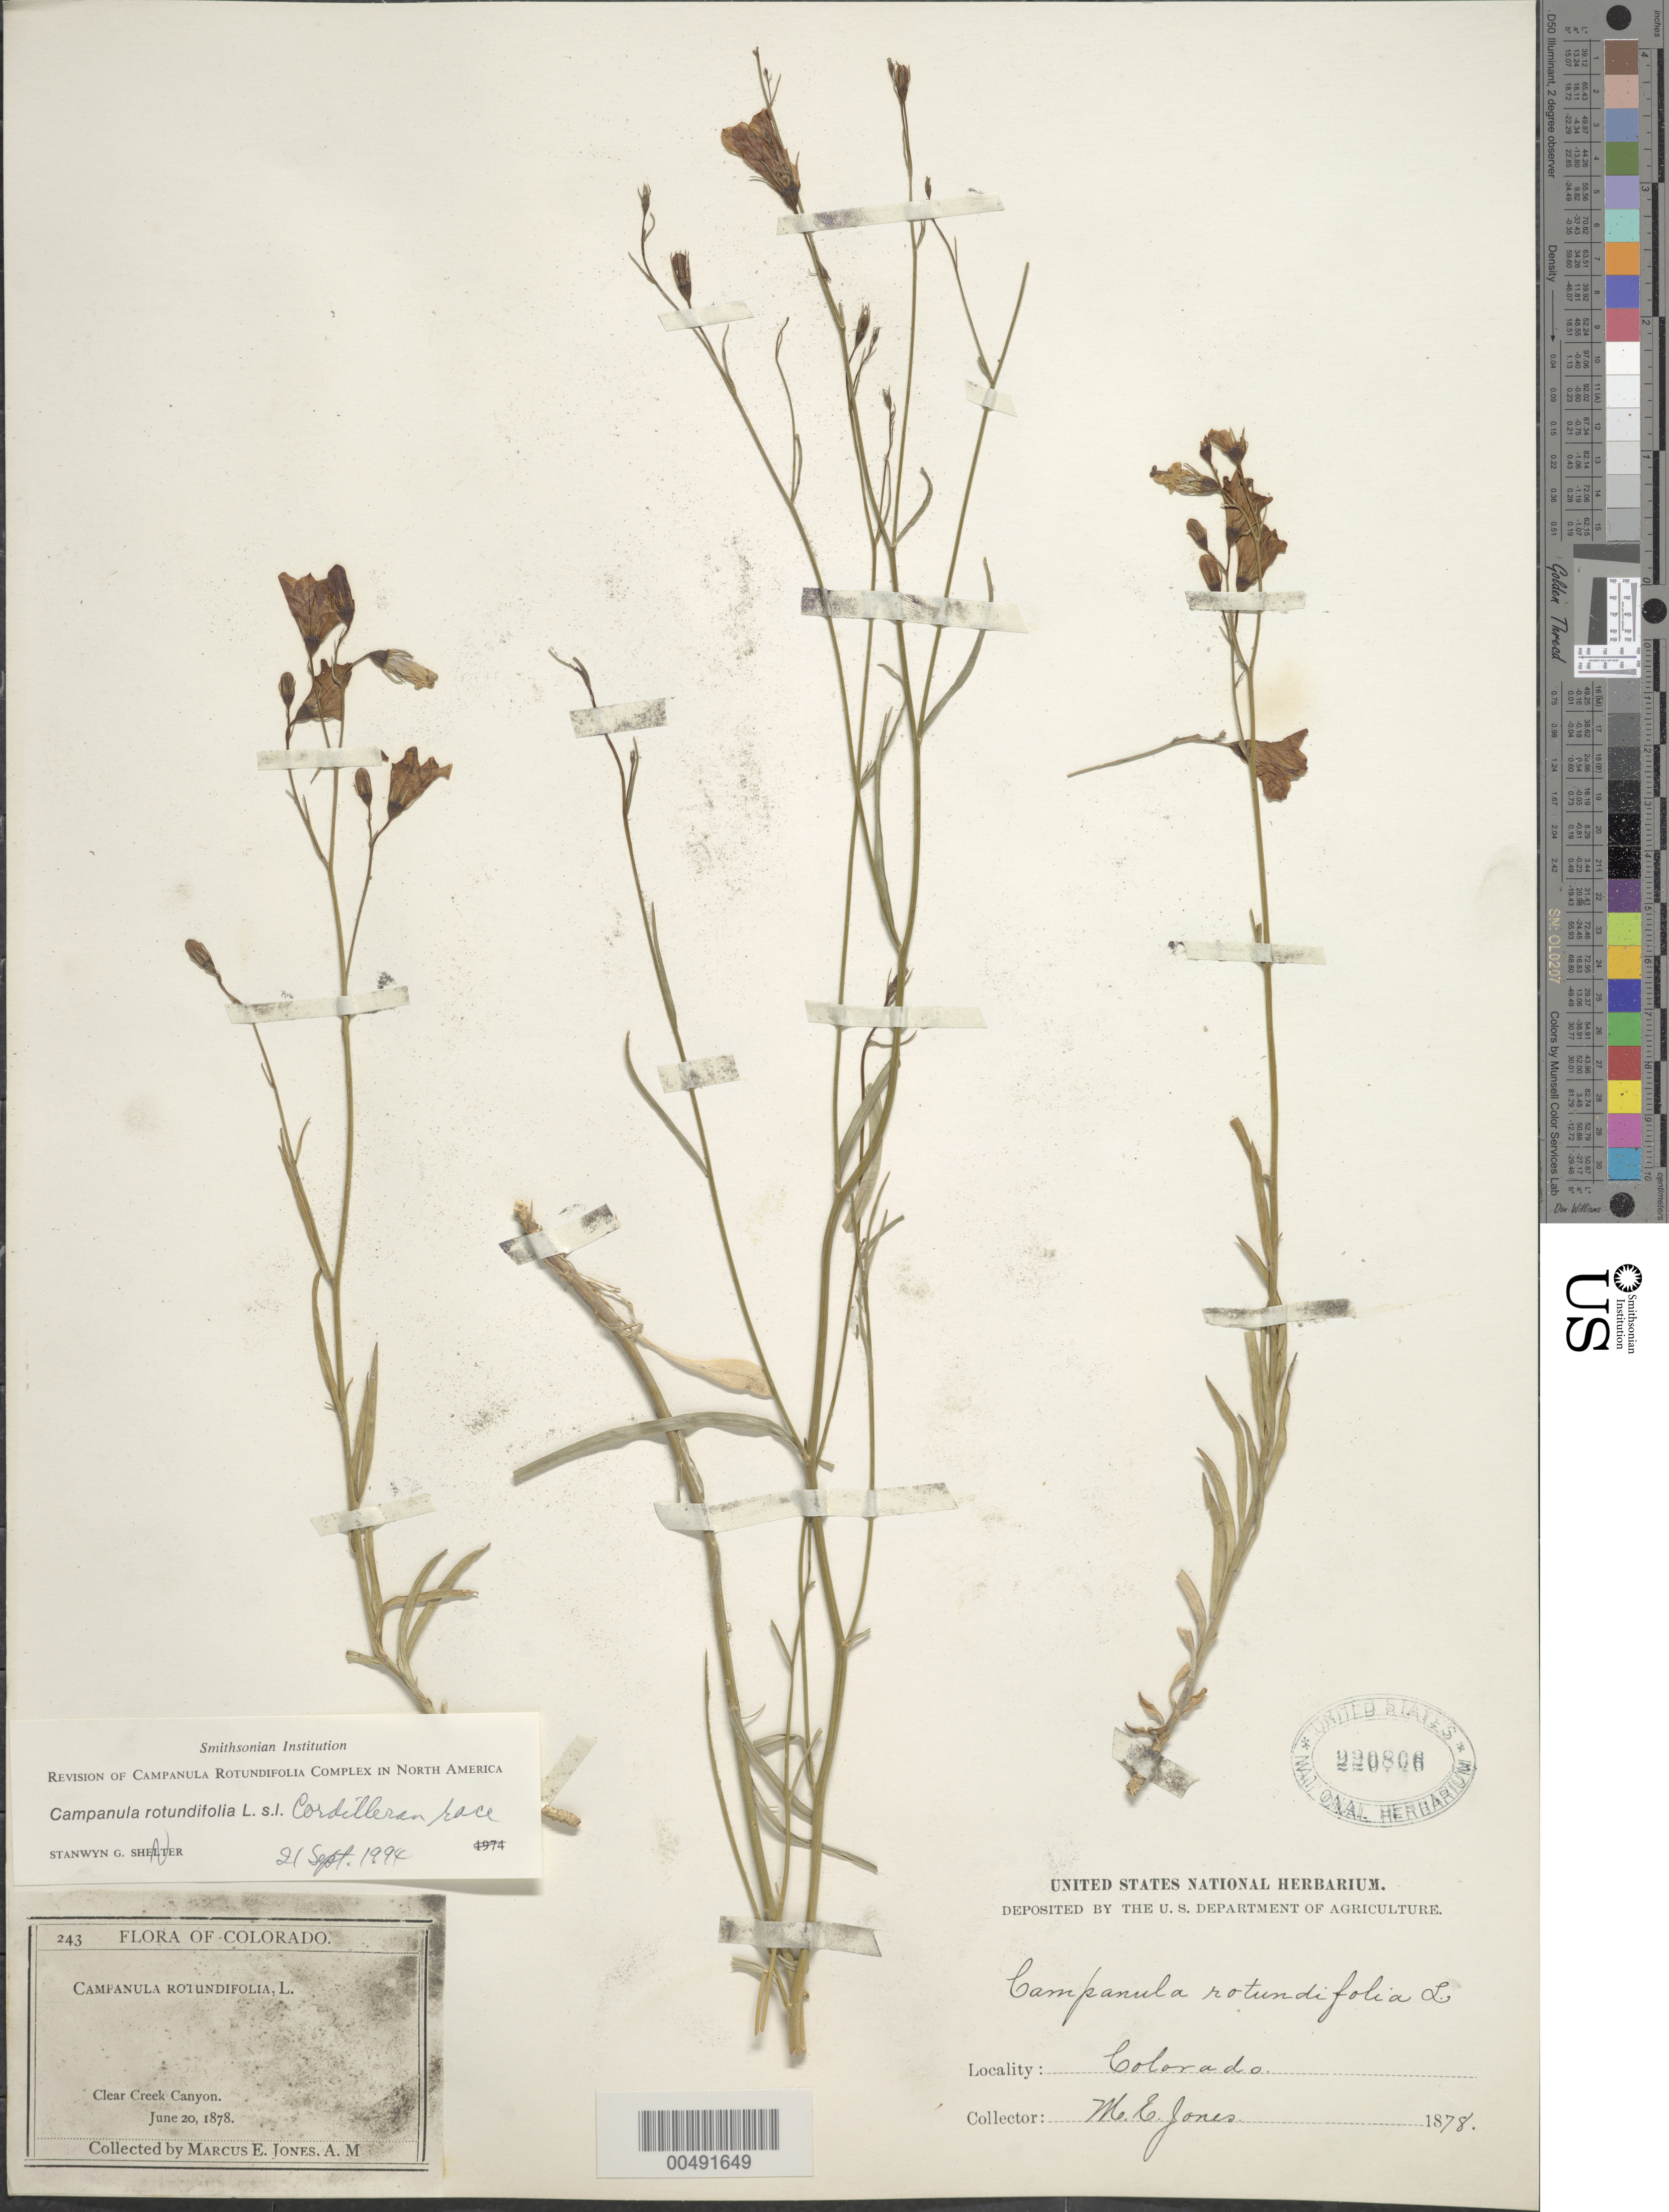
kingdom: Plantae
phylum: Tracheophyta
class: Magnoliopsida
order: Asterales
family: Campanulaceae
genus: Campanula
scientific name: Campanula rotundifolia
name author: L.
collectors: M. E. Jones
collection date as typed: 20 Jun 1878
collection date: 1878-06-20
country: United States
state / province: Colorado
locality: Clear Creek Canyon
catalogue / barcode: US 220806